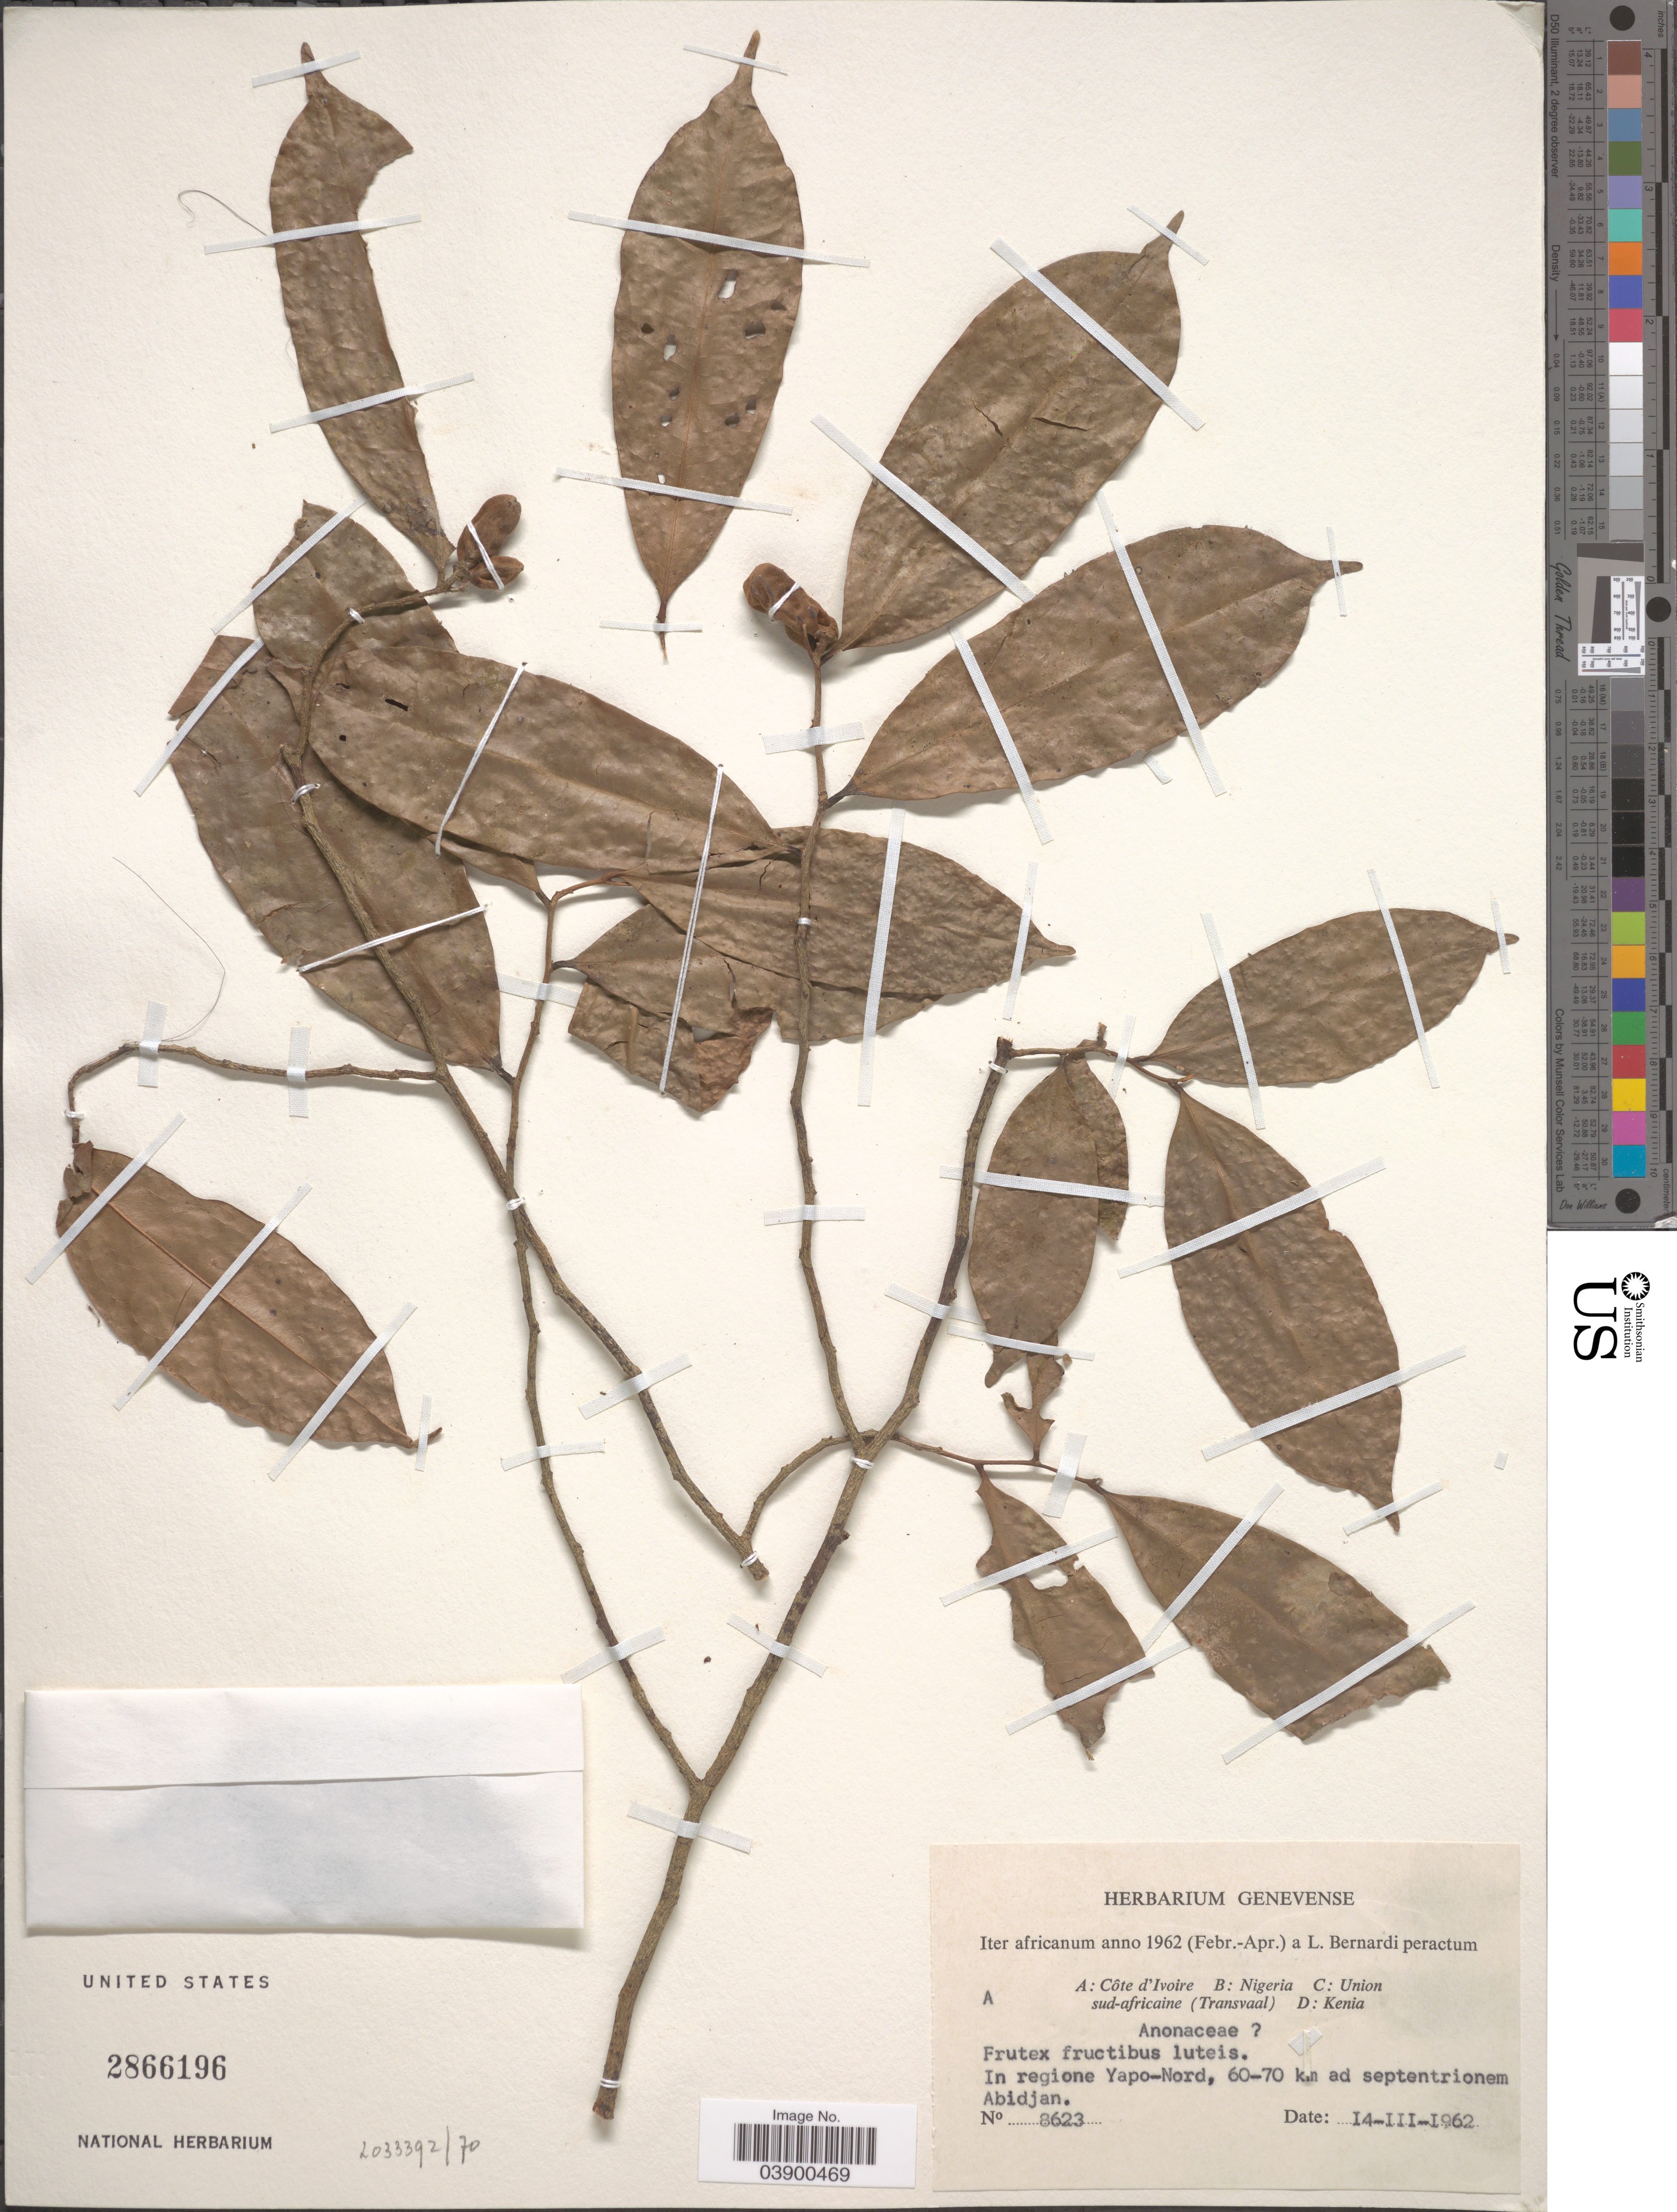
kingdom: Plantae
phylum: Tracheophyta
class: Magnoliopsida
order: Magnoliales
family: Annonaceae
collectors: L. Bernardi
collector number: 8623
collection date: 1962-03-14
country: Ivory Coast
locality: Côte d'Ivoire. In regione Yapo-Nord, 60-7- km ad septentrionem Abidjan.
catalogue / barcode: US 2866196